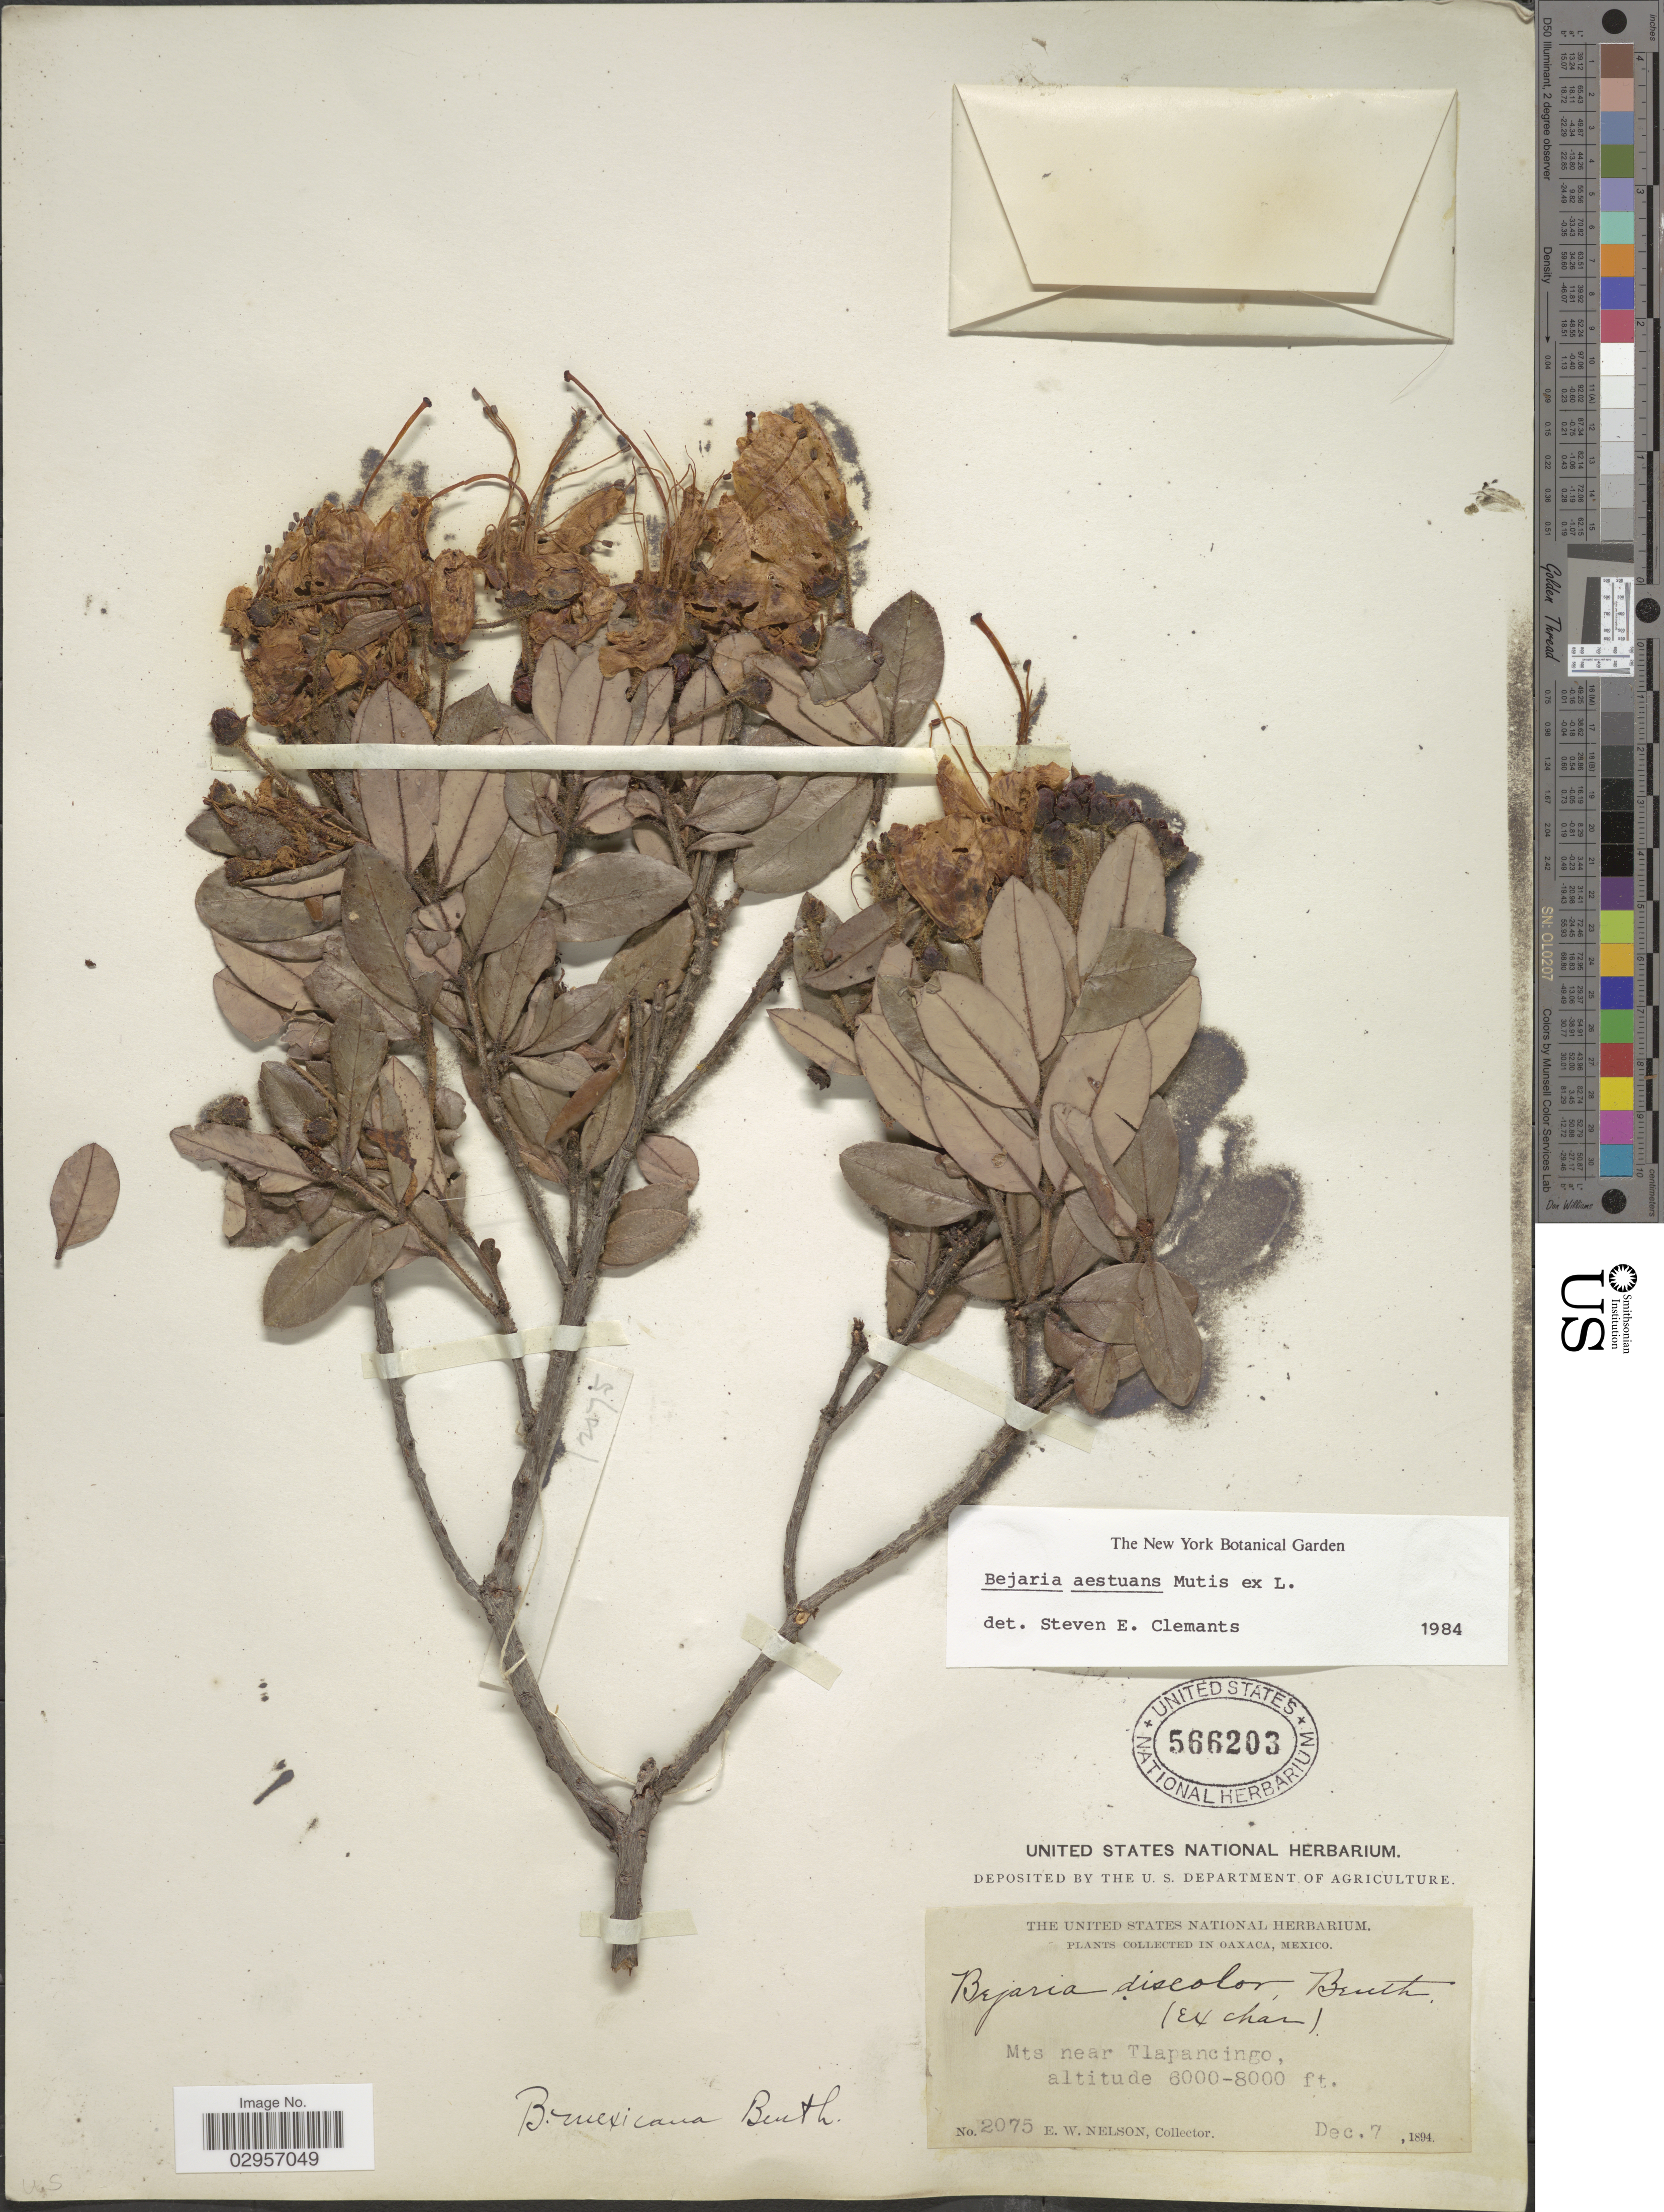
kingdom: Plantae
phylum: Tracheophyta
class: Magnoliopsida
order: Ericales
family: Ericaceae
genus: Befaria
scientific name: Befaria aestuans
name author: Mutis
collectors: E. W. Nelson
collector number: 2075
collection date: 1894-12-07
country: Mexico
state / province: Oaxaca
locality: Mts near Tlapancingo.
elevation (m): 1829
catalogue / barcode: US 566203